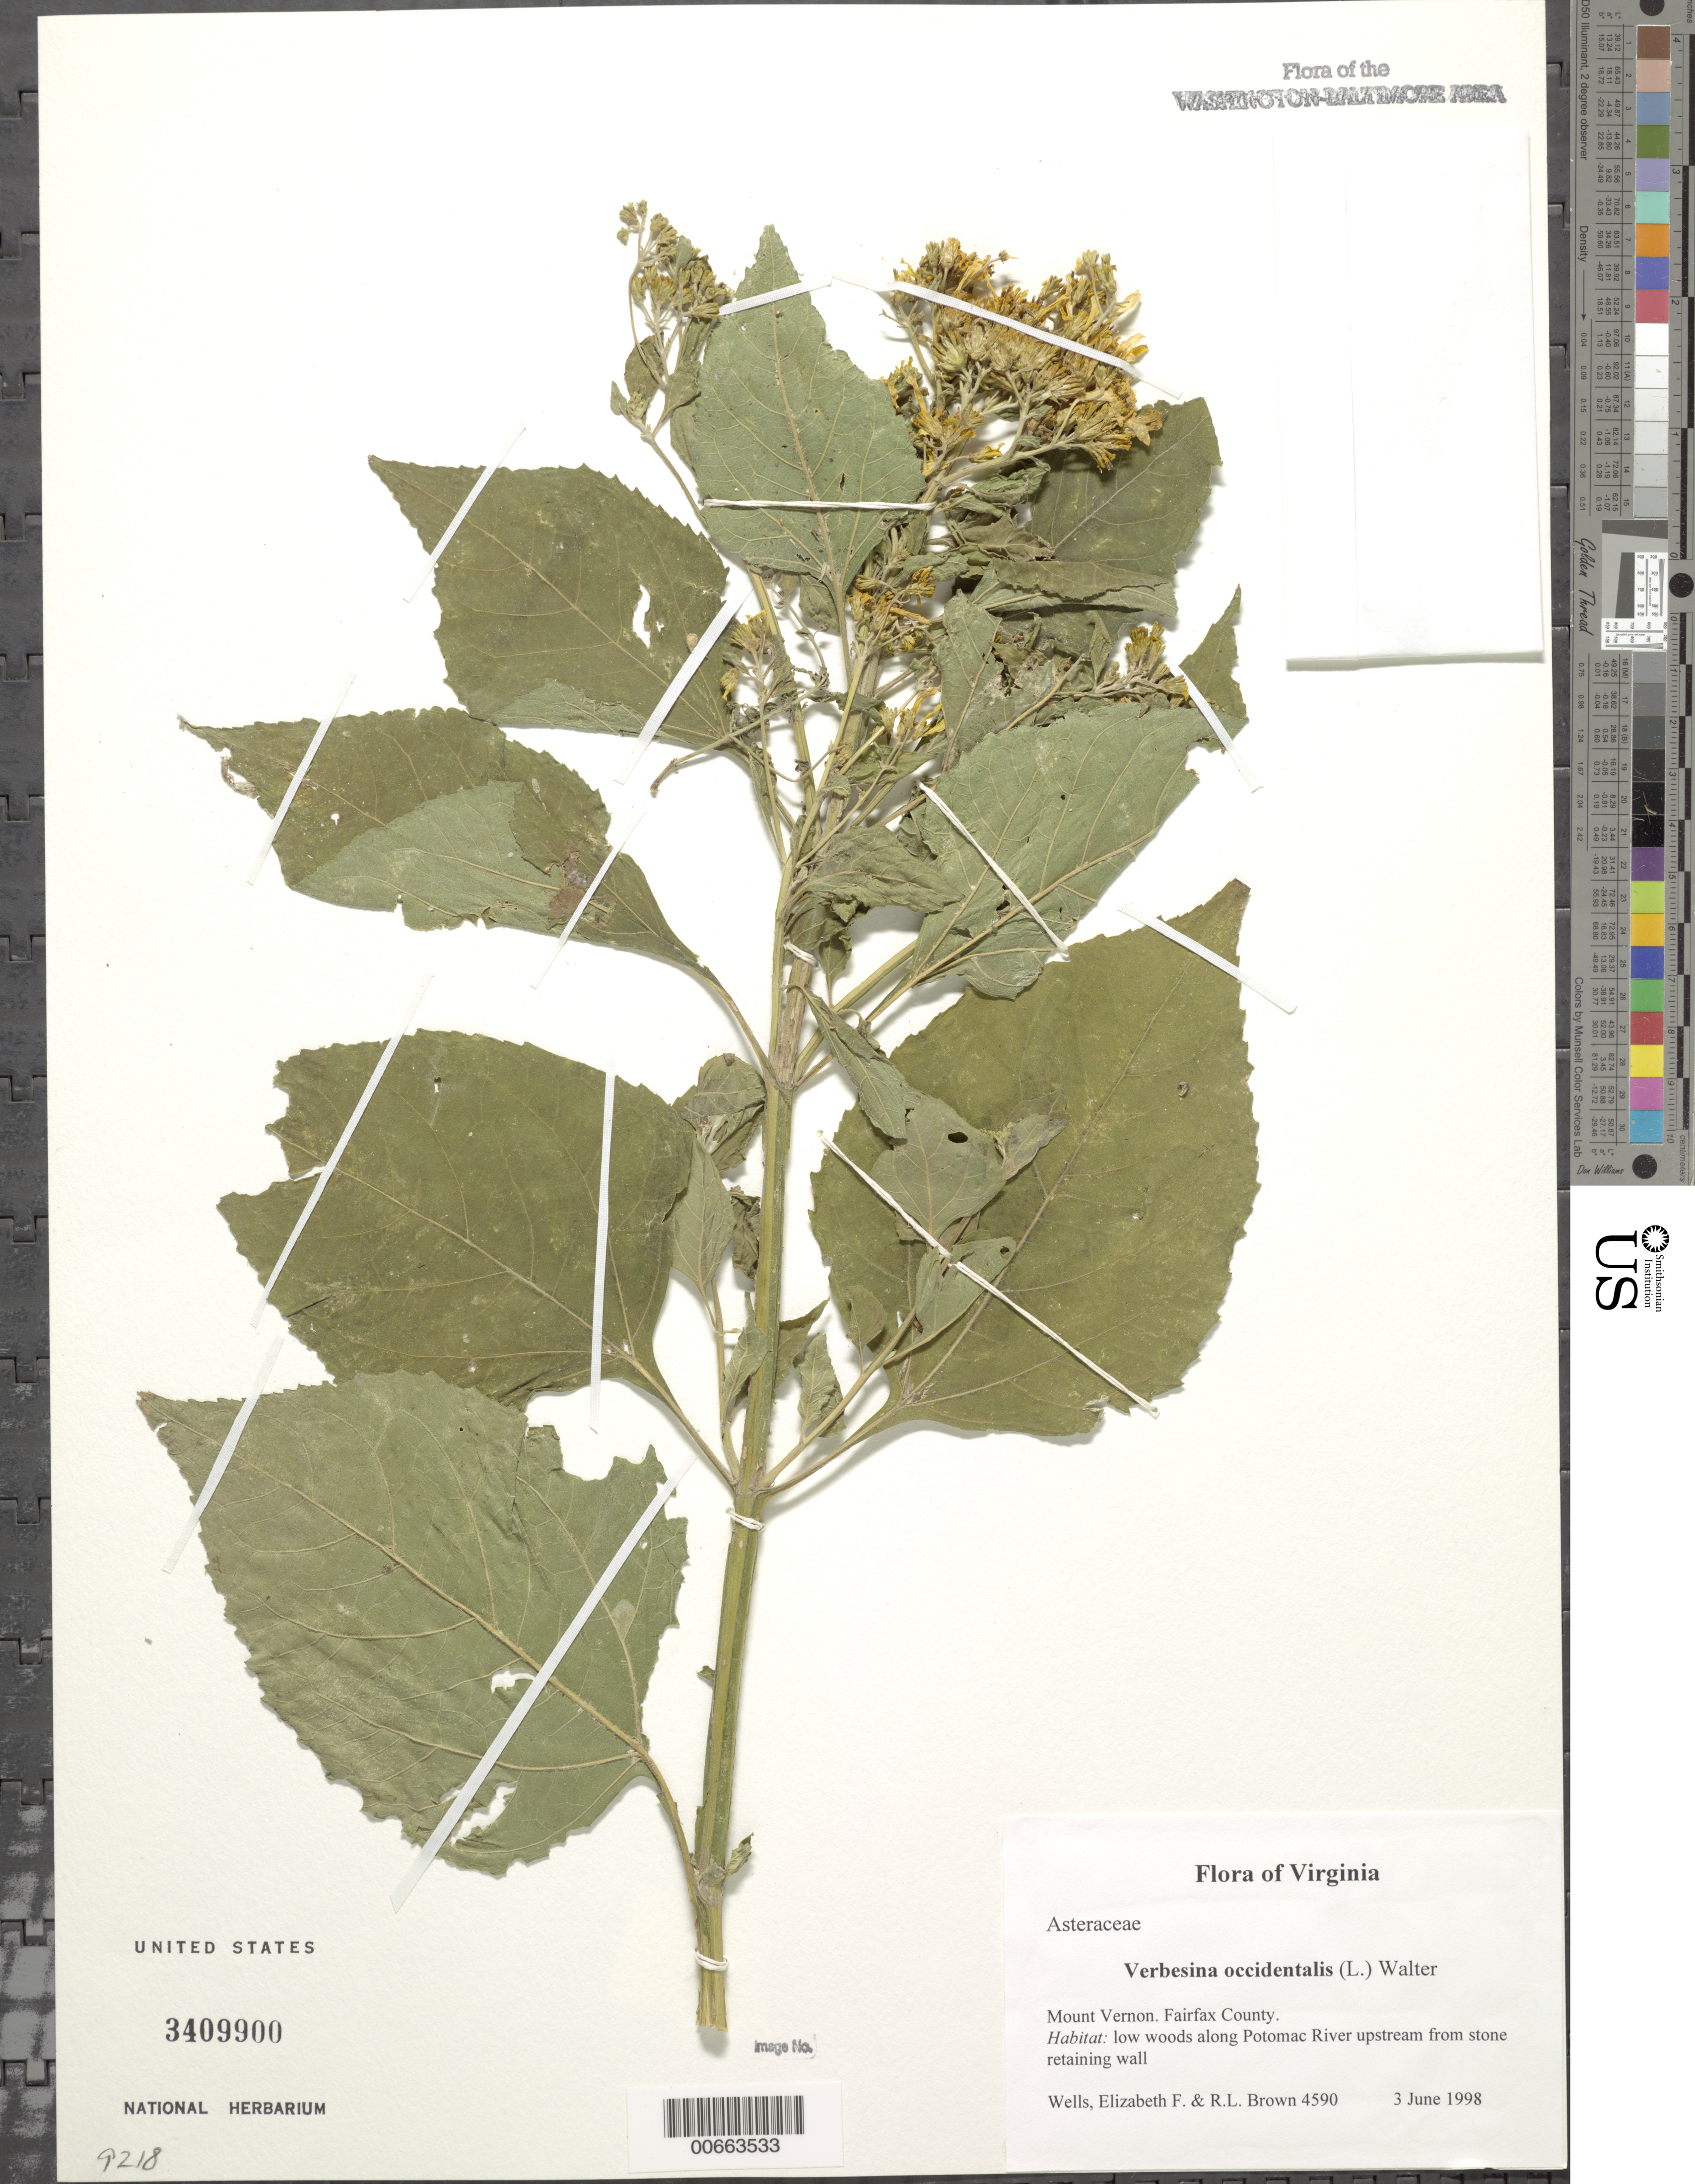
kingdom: Plantae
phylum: Tracheophyta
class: Magnoliopsida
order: Asterales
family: Asteraceae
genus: Verbesina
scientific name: Verbesina occidentalis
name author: (L.) Walter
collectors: E. F. Wells & R. L. Brown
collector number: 4590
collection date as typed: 03 Jun 1998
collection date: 1998-06-03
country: United States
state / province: Virginia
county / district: Fairfax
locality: Mount Vernon. Along Potomac River upstream above stone retaining wall.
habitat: Low woods.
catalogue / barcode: US 3409900